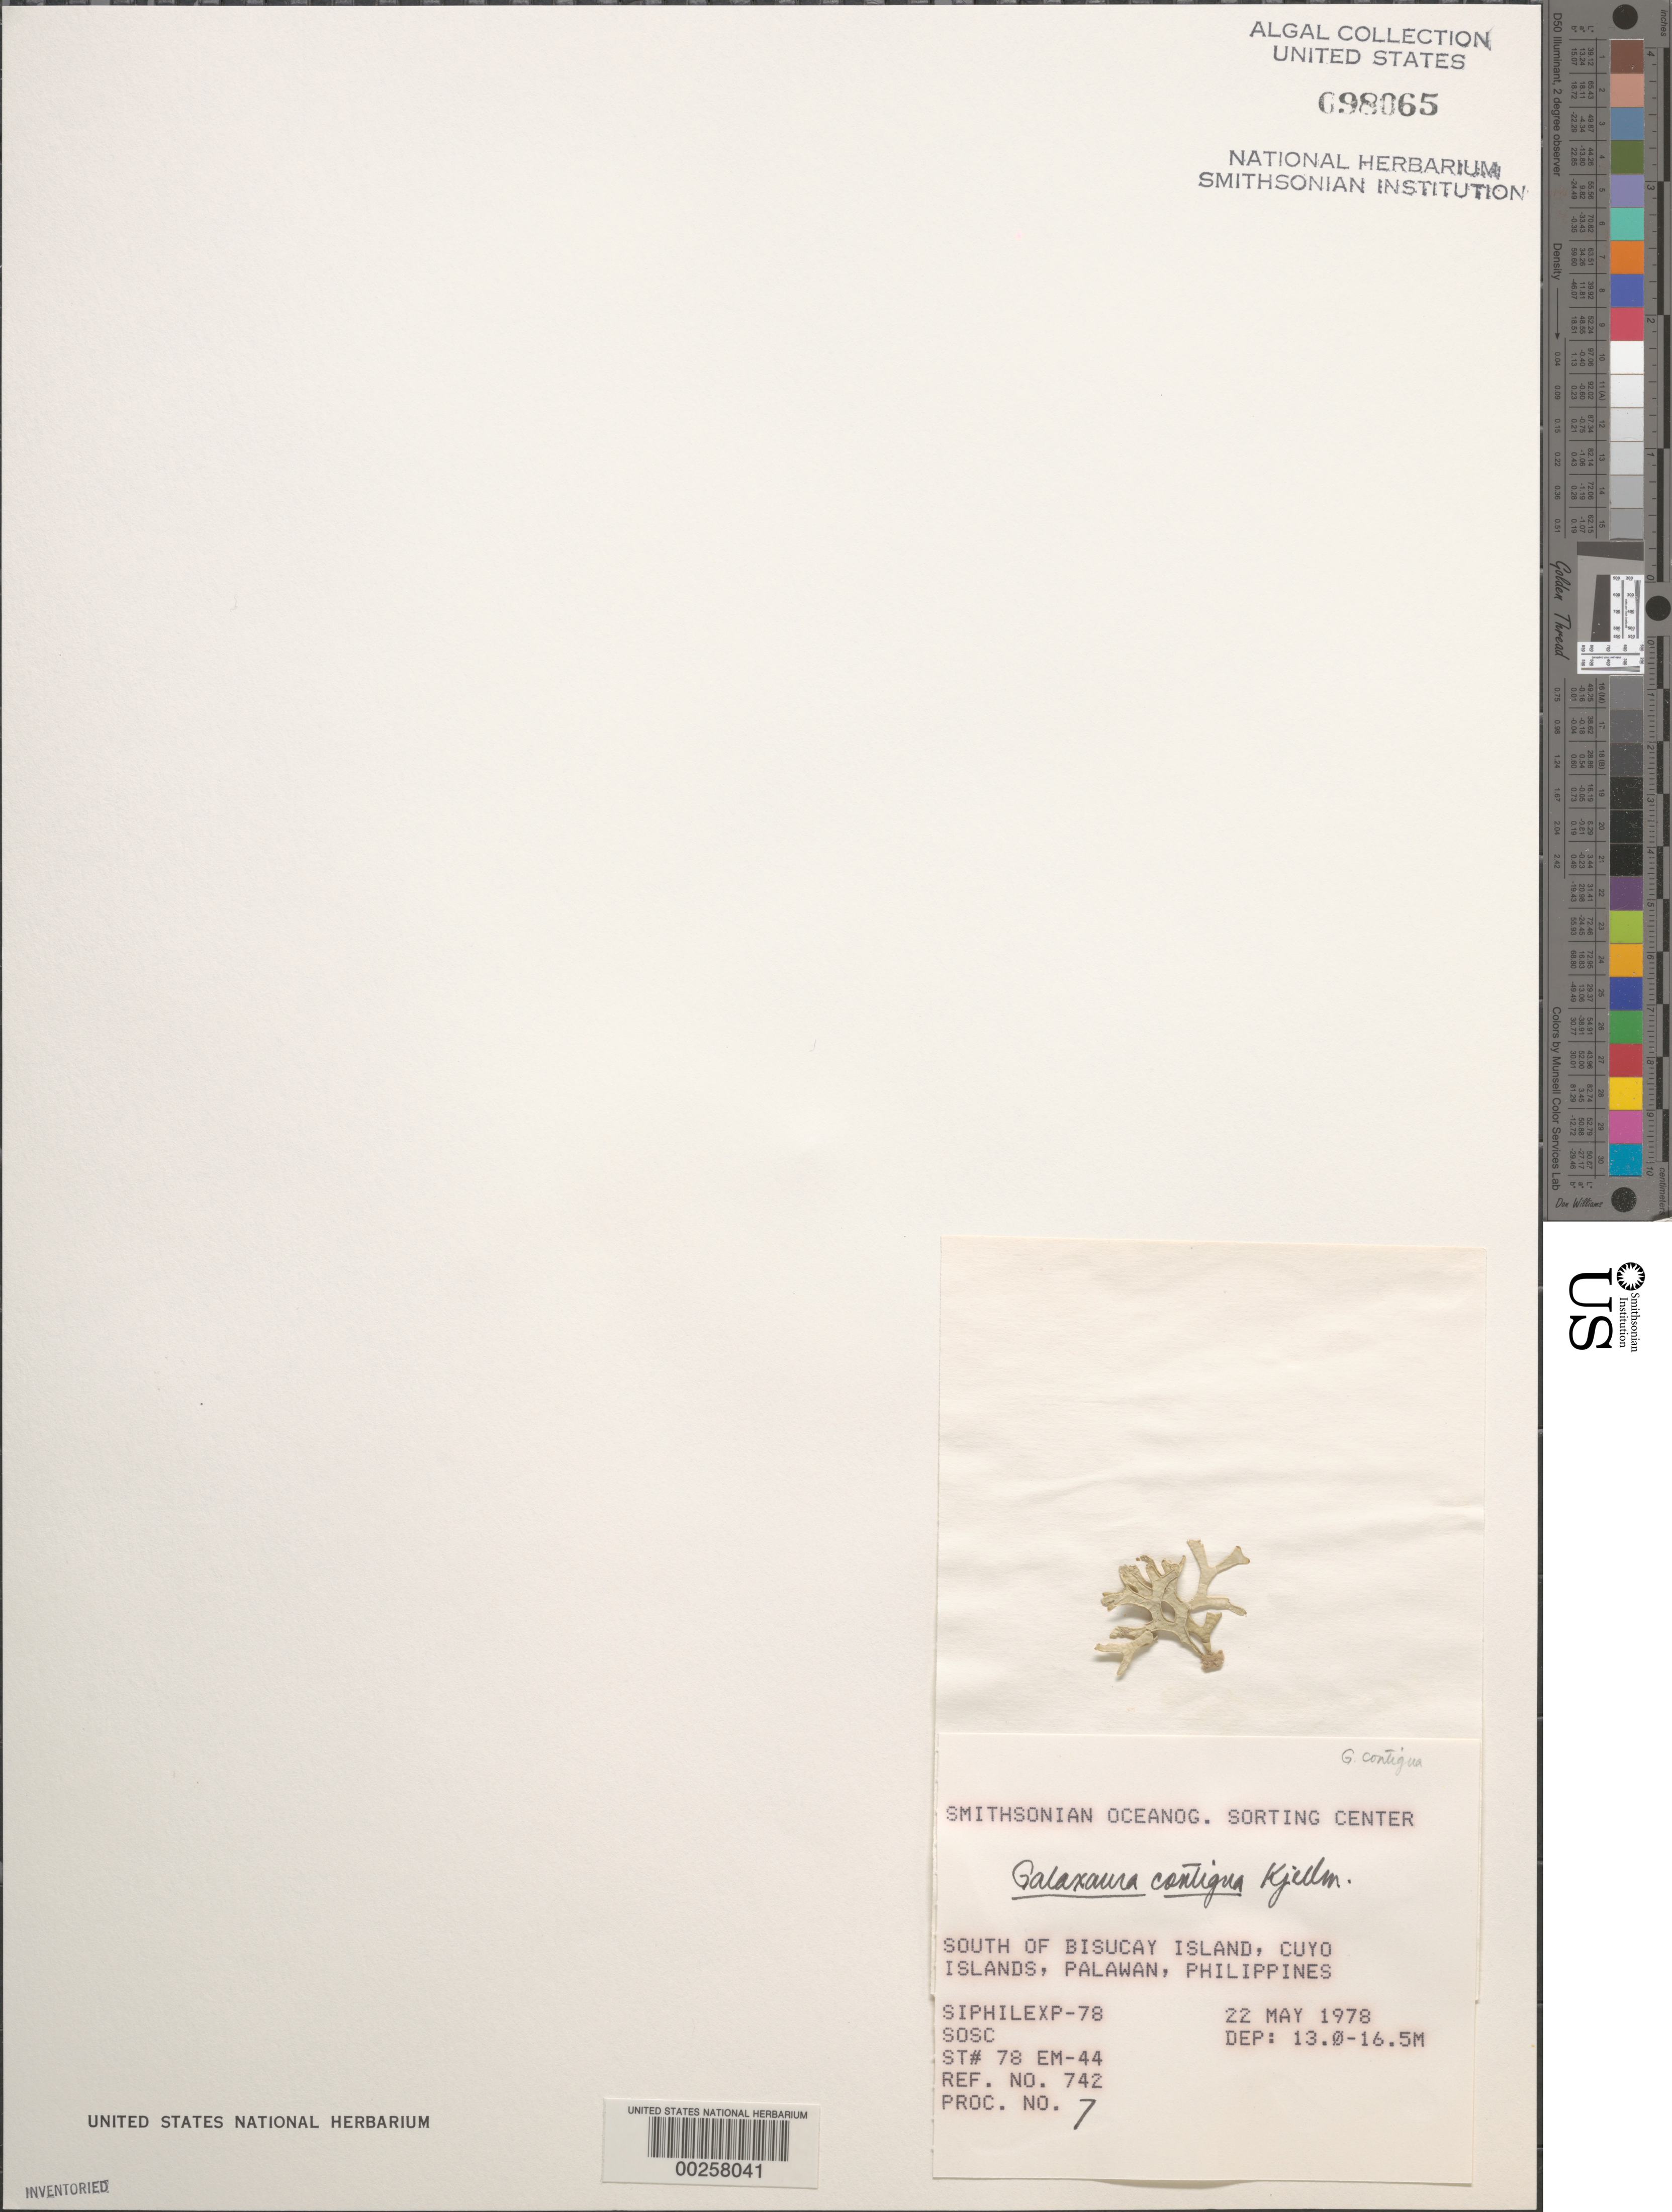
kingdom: Plantae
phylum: Rhodophyta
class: Florideophyceae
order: Nemaliales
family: Galaxauraceae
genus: Galaxaura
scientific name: Galaxaura contigua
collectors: SOSC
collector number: Station 78 Em-44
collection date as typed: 22 May 1978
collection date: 1978-05-22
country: Philippines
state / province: Mimaropa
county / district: Palawan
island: Bisucay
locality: South of the island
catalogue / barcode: US 98065